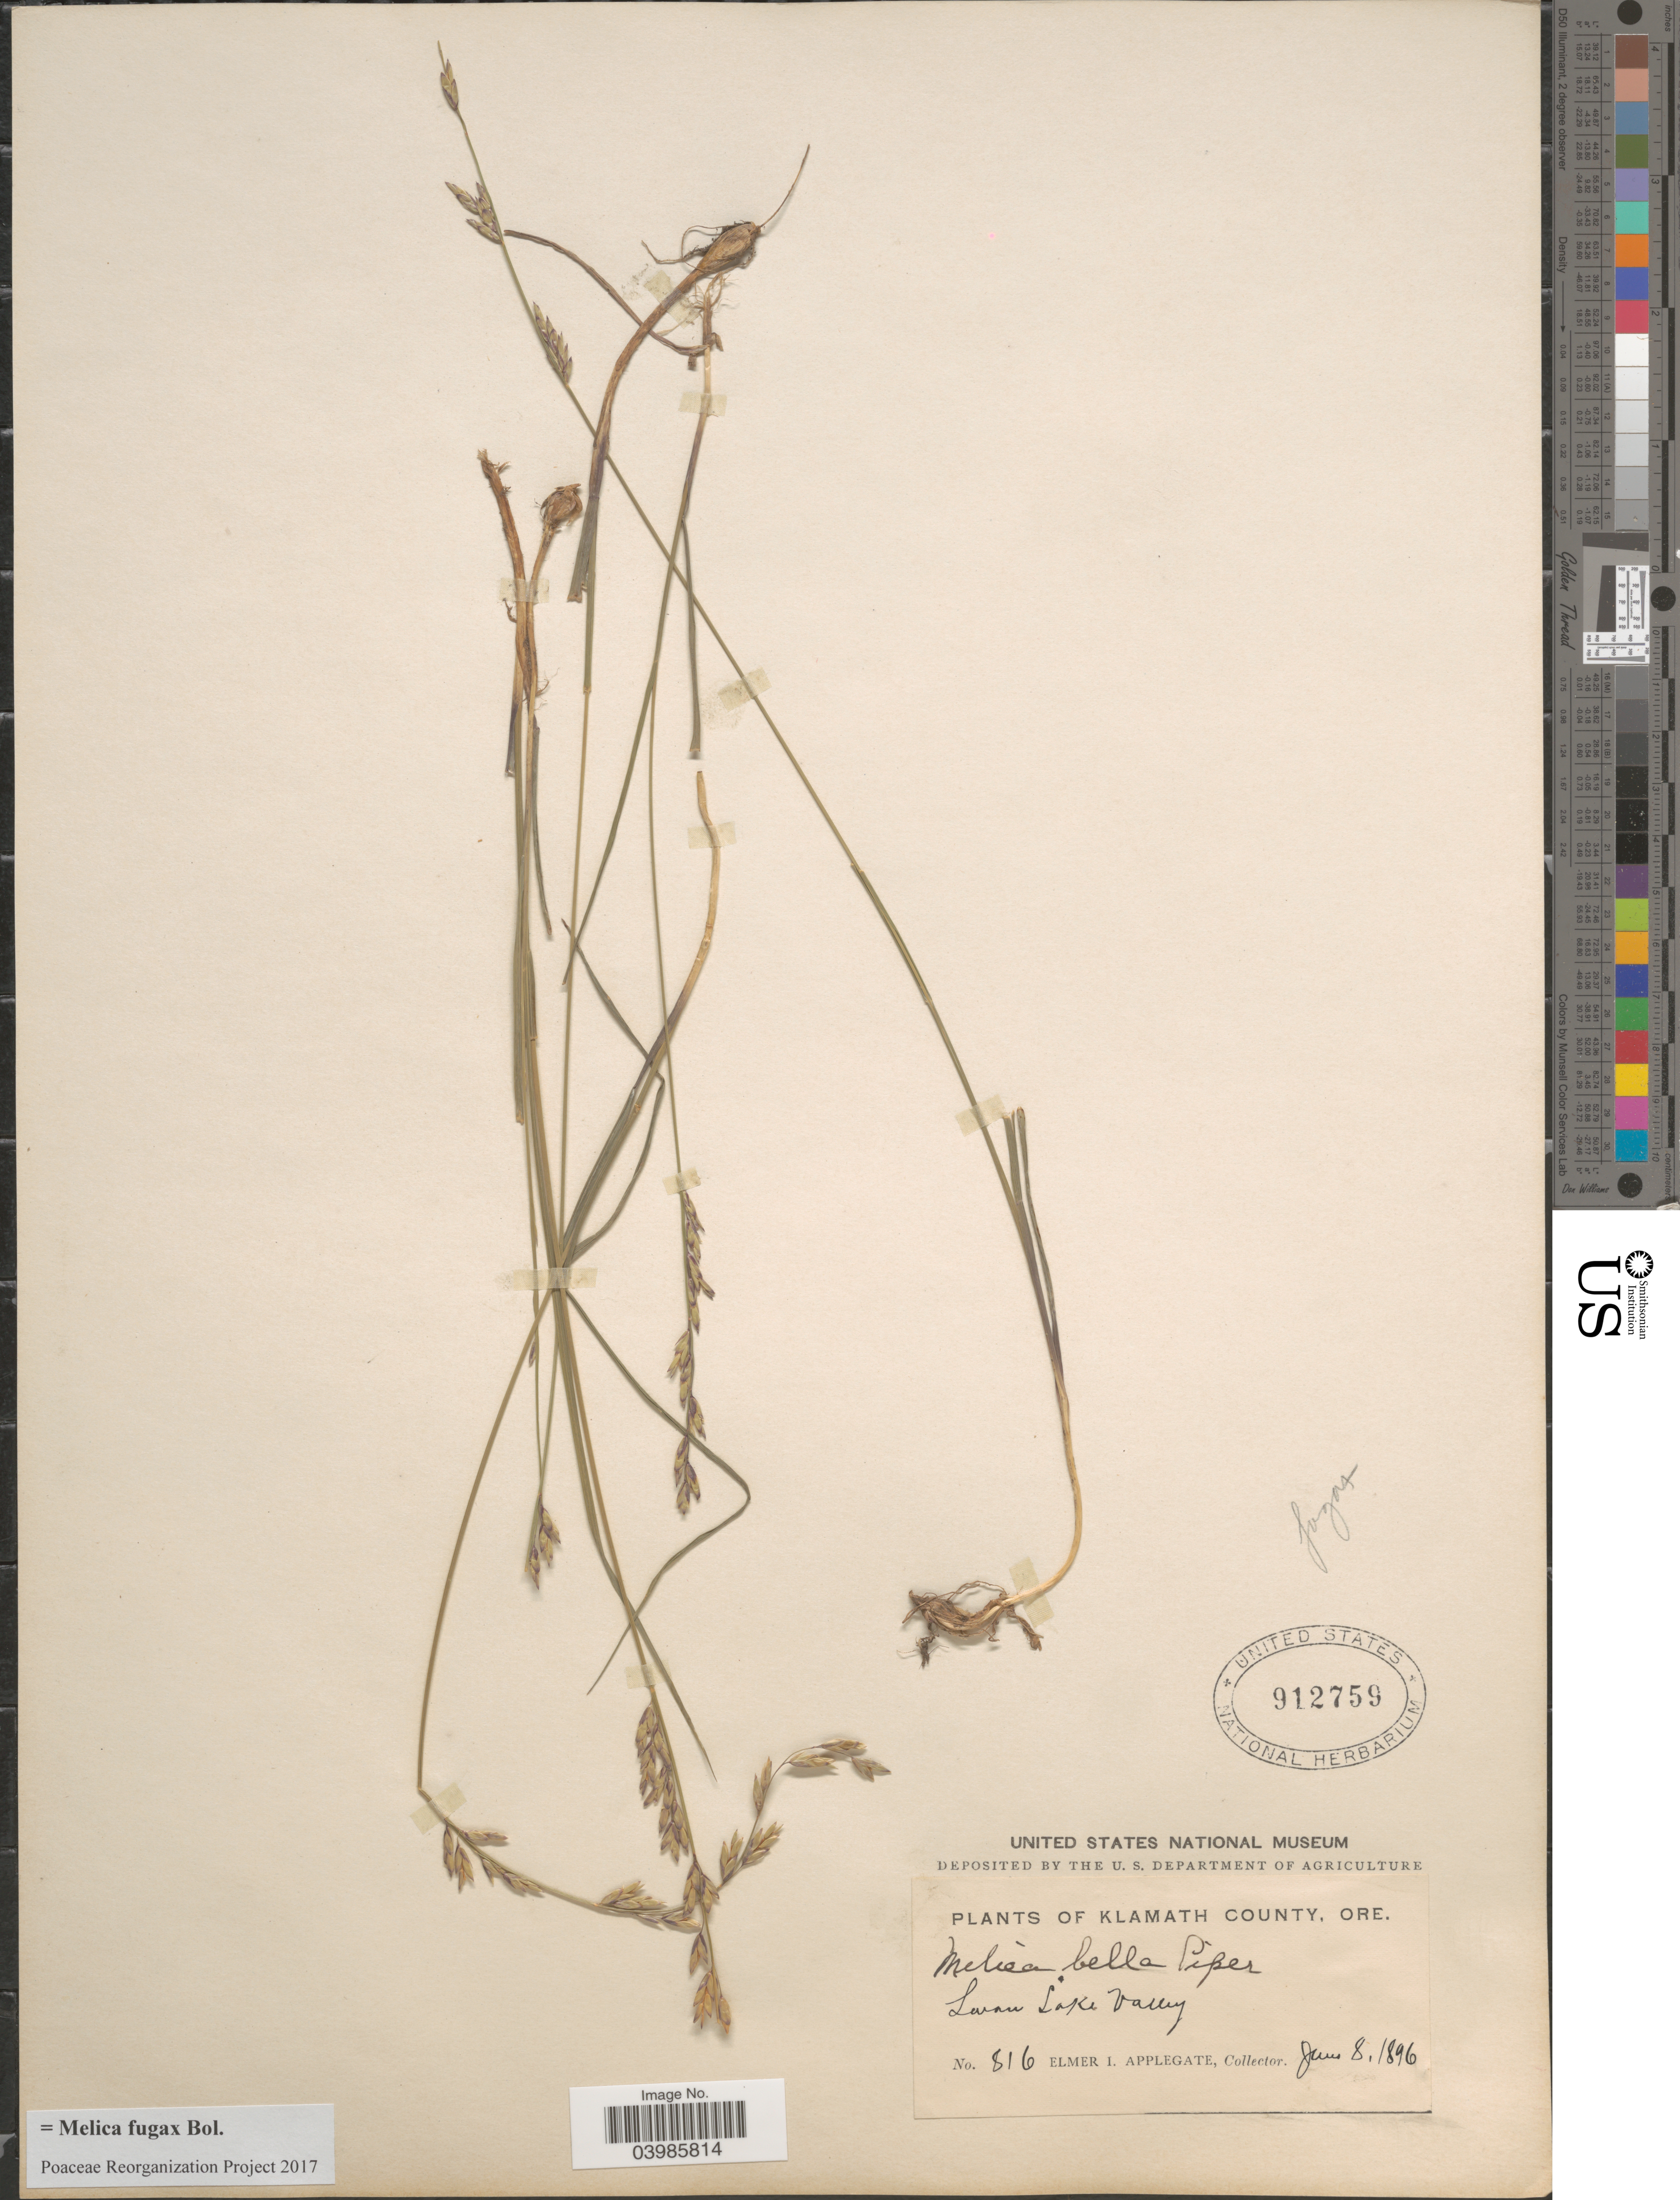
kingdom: Plantae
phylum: Tracheophyta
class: Liliopsida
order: Poales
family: Poaceae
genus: Melica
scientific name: Melica fugax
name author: Bol.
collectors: E. I. Applegate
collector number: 816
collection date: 1896-06-08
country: United States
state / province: Oregon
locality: Klamath County. Swan Lake Valley.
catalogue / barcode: US 912759